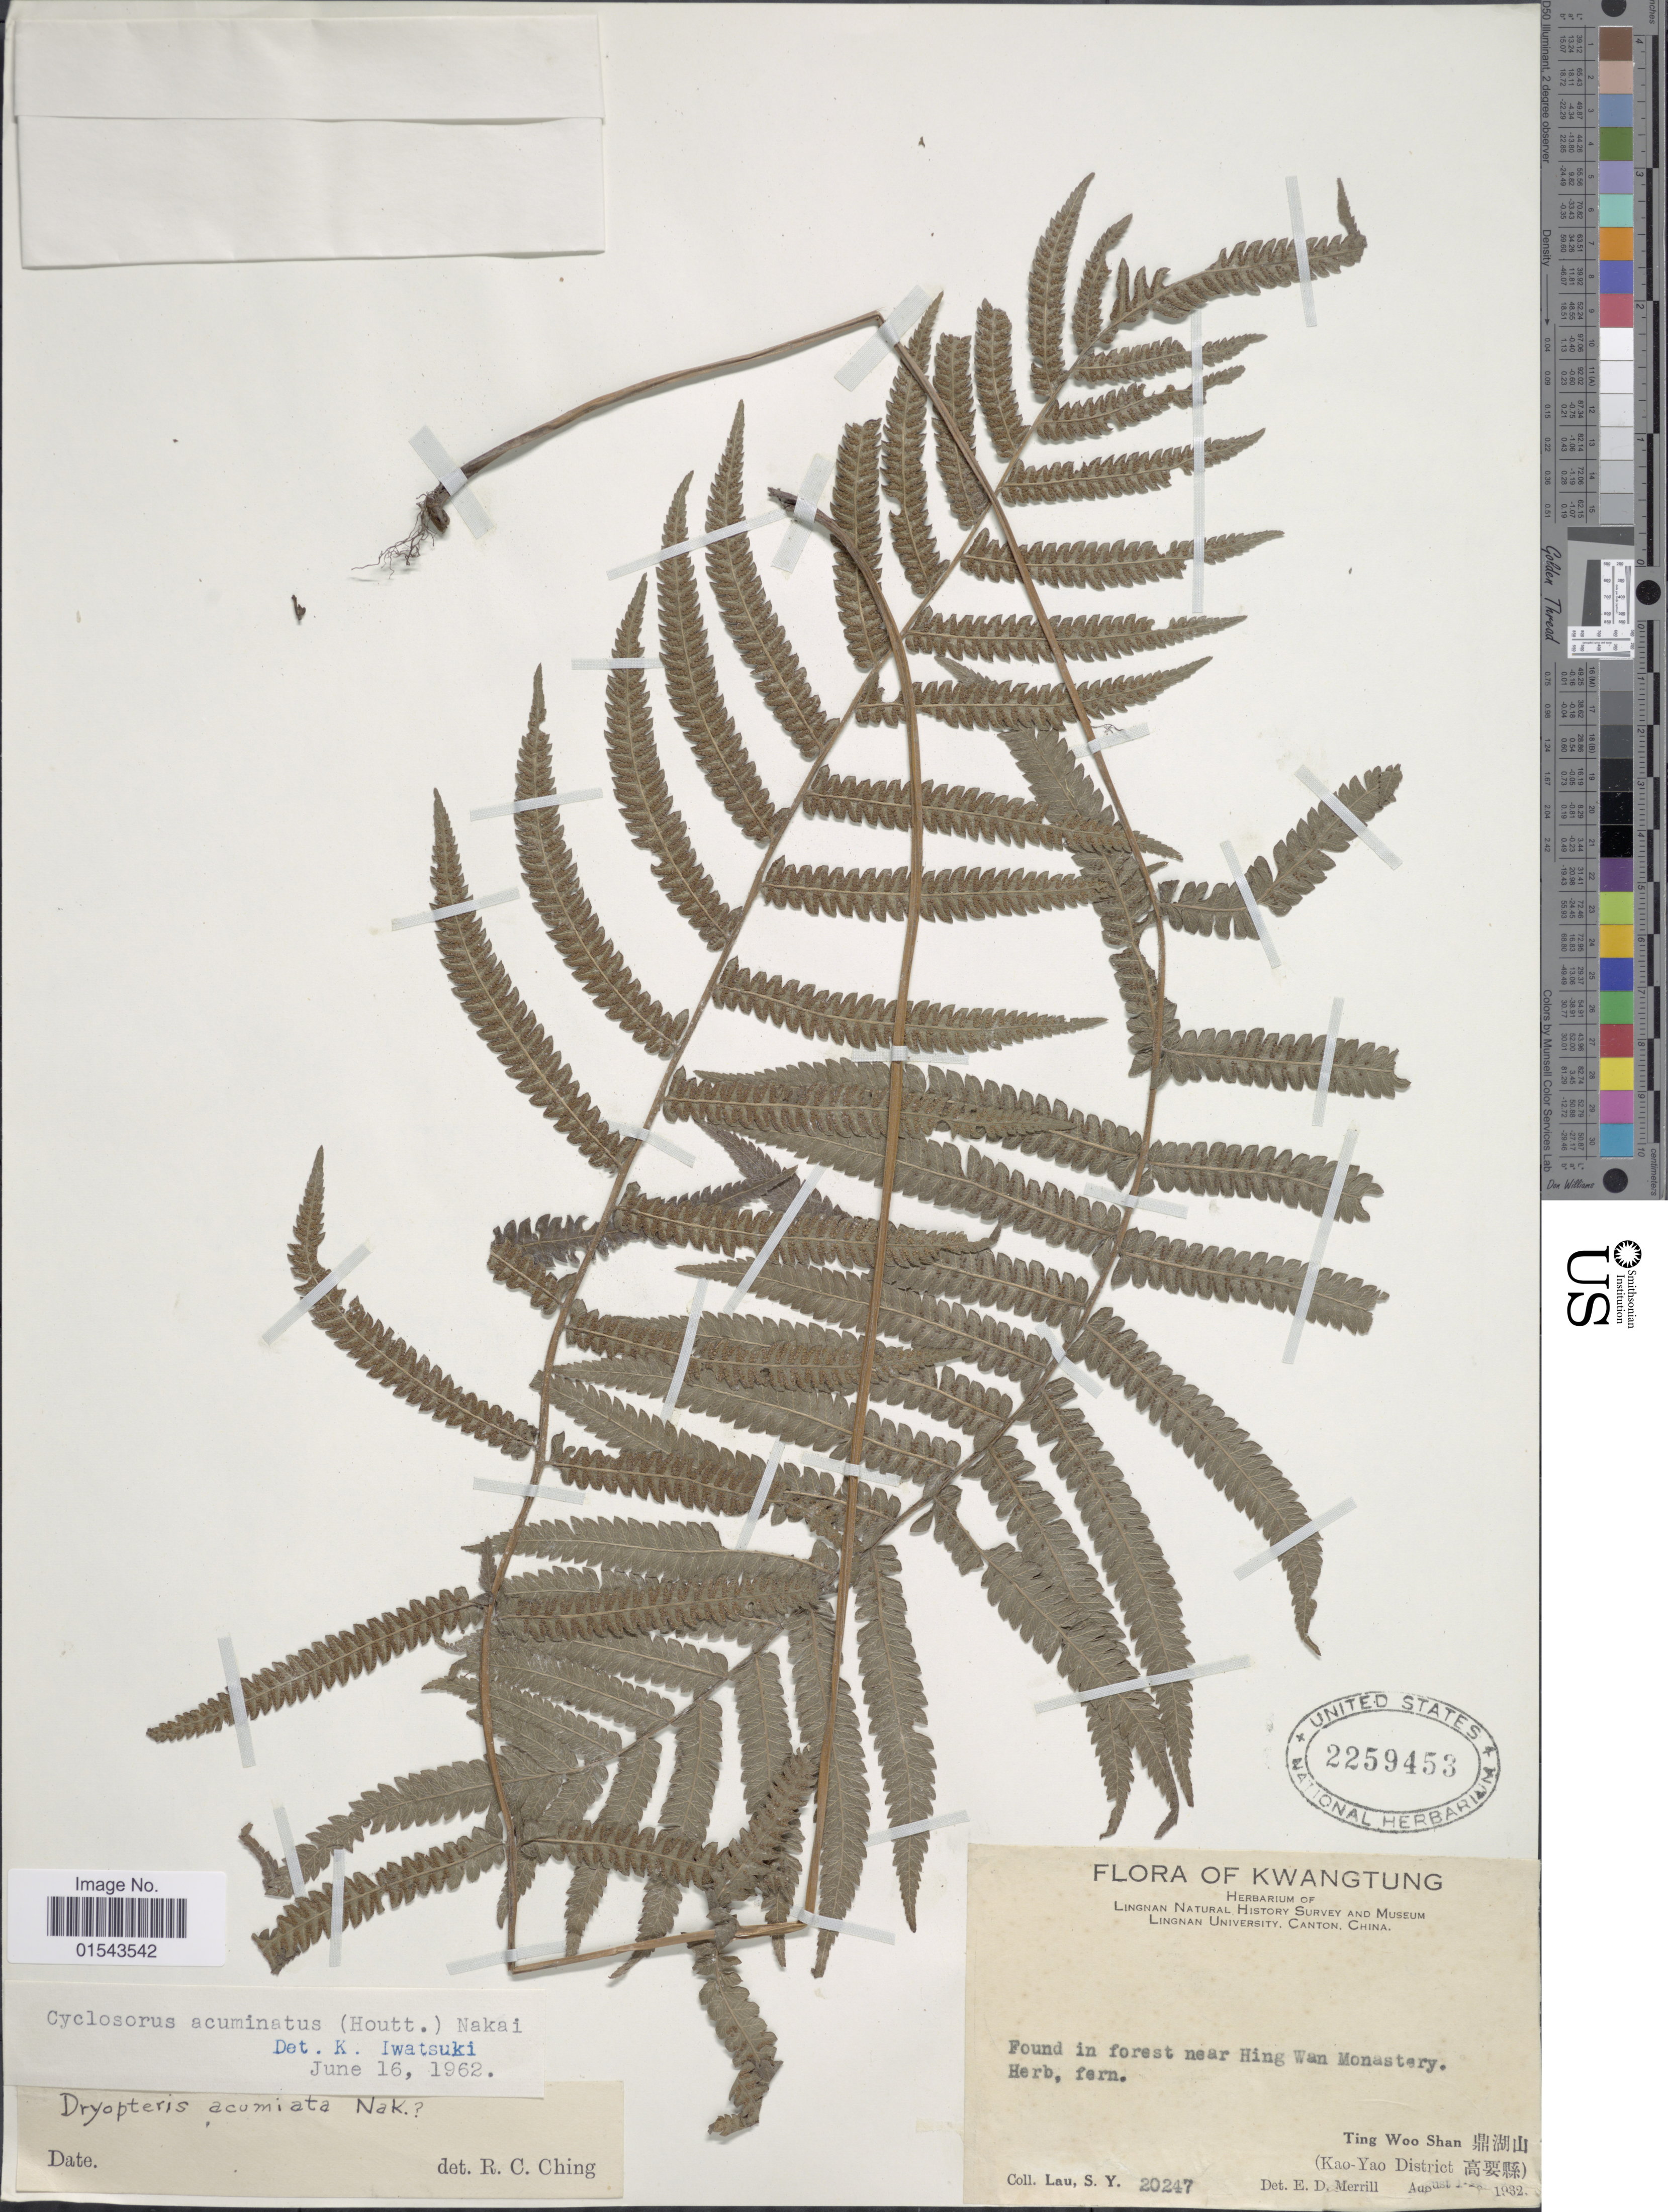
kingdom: Plantae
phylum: Tracheophyta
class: Polypodiopsida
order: Polypodiales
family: Thelypteridaceae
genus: Christella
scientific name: Christella acuminata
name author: (Houtt.) H. Lév.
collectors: S. Y. Lau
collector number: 20247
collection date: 1932-08-01/1932-08-20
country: China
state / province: Guangdong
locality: Kwangtung. Ting Woo Shan (Kao-Yao District)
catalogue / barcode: US 2259453